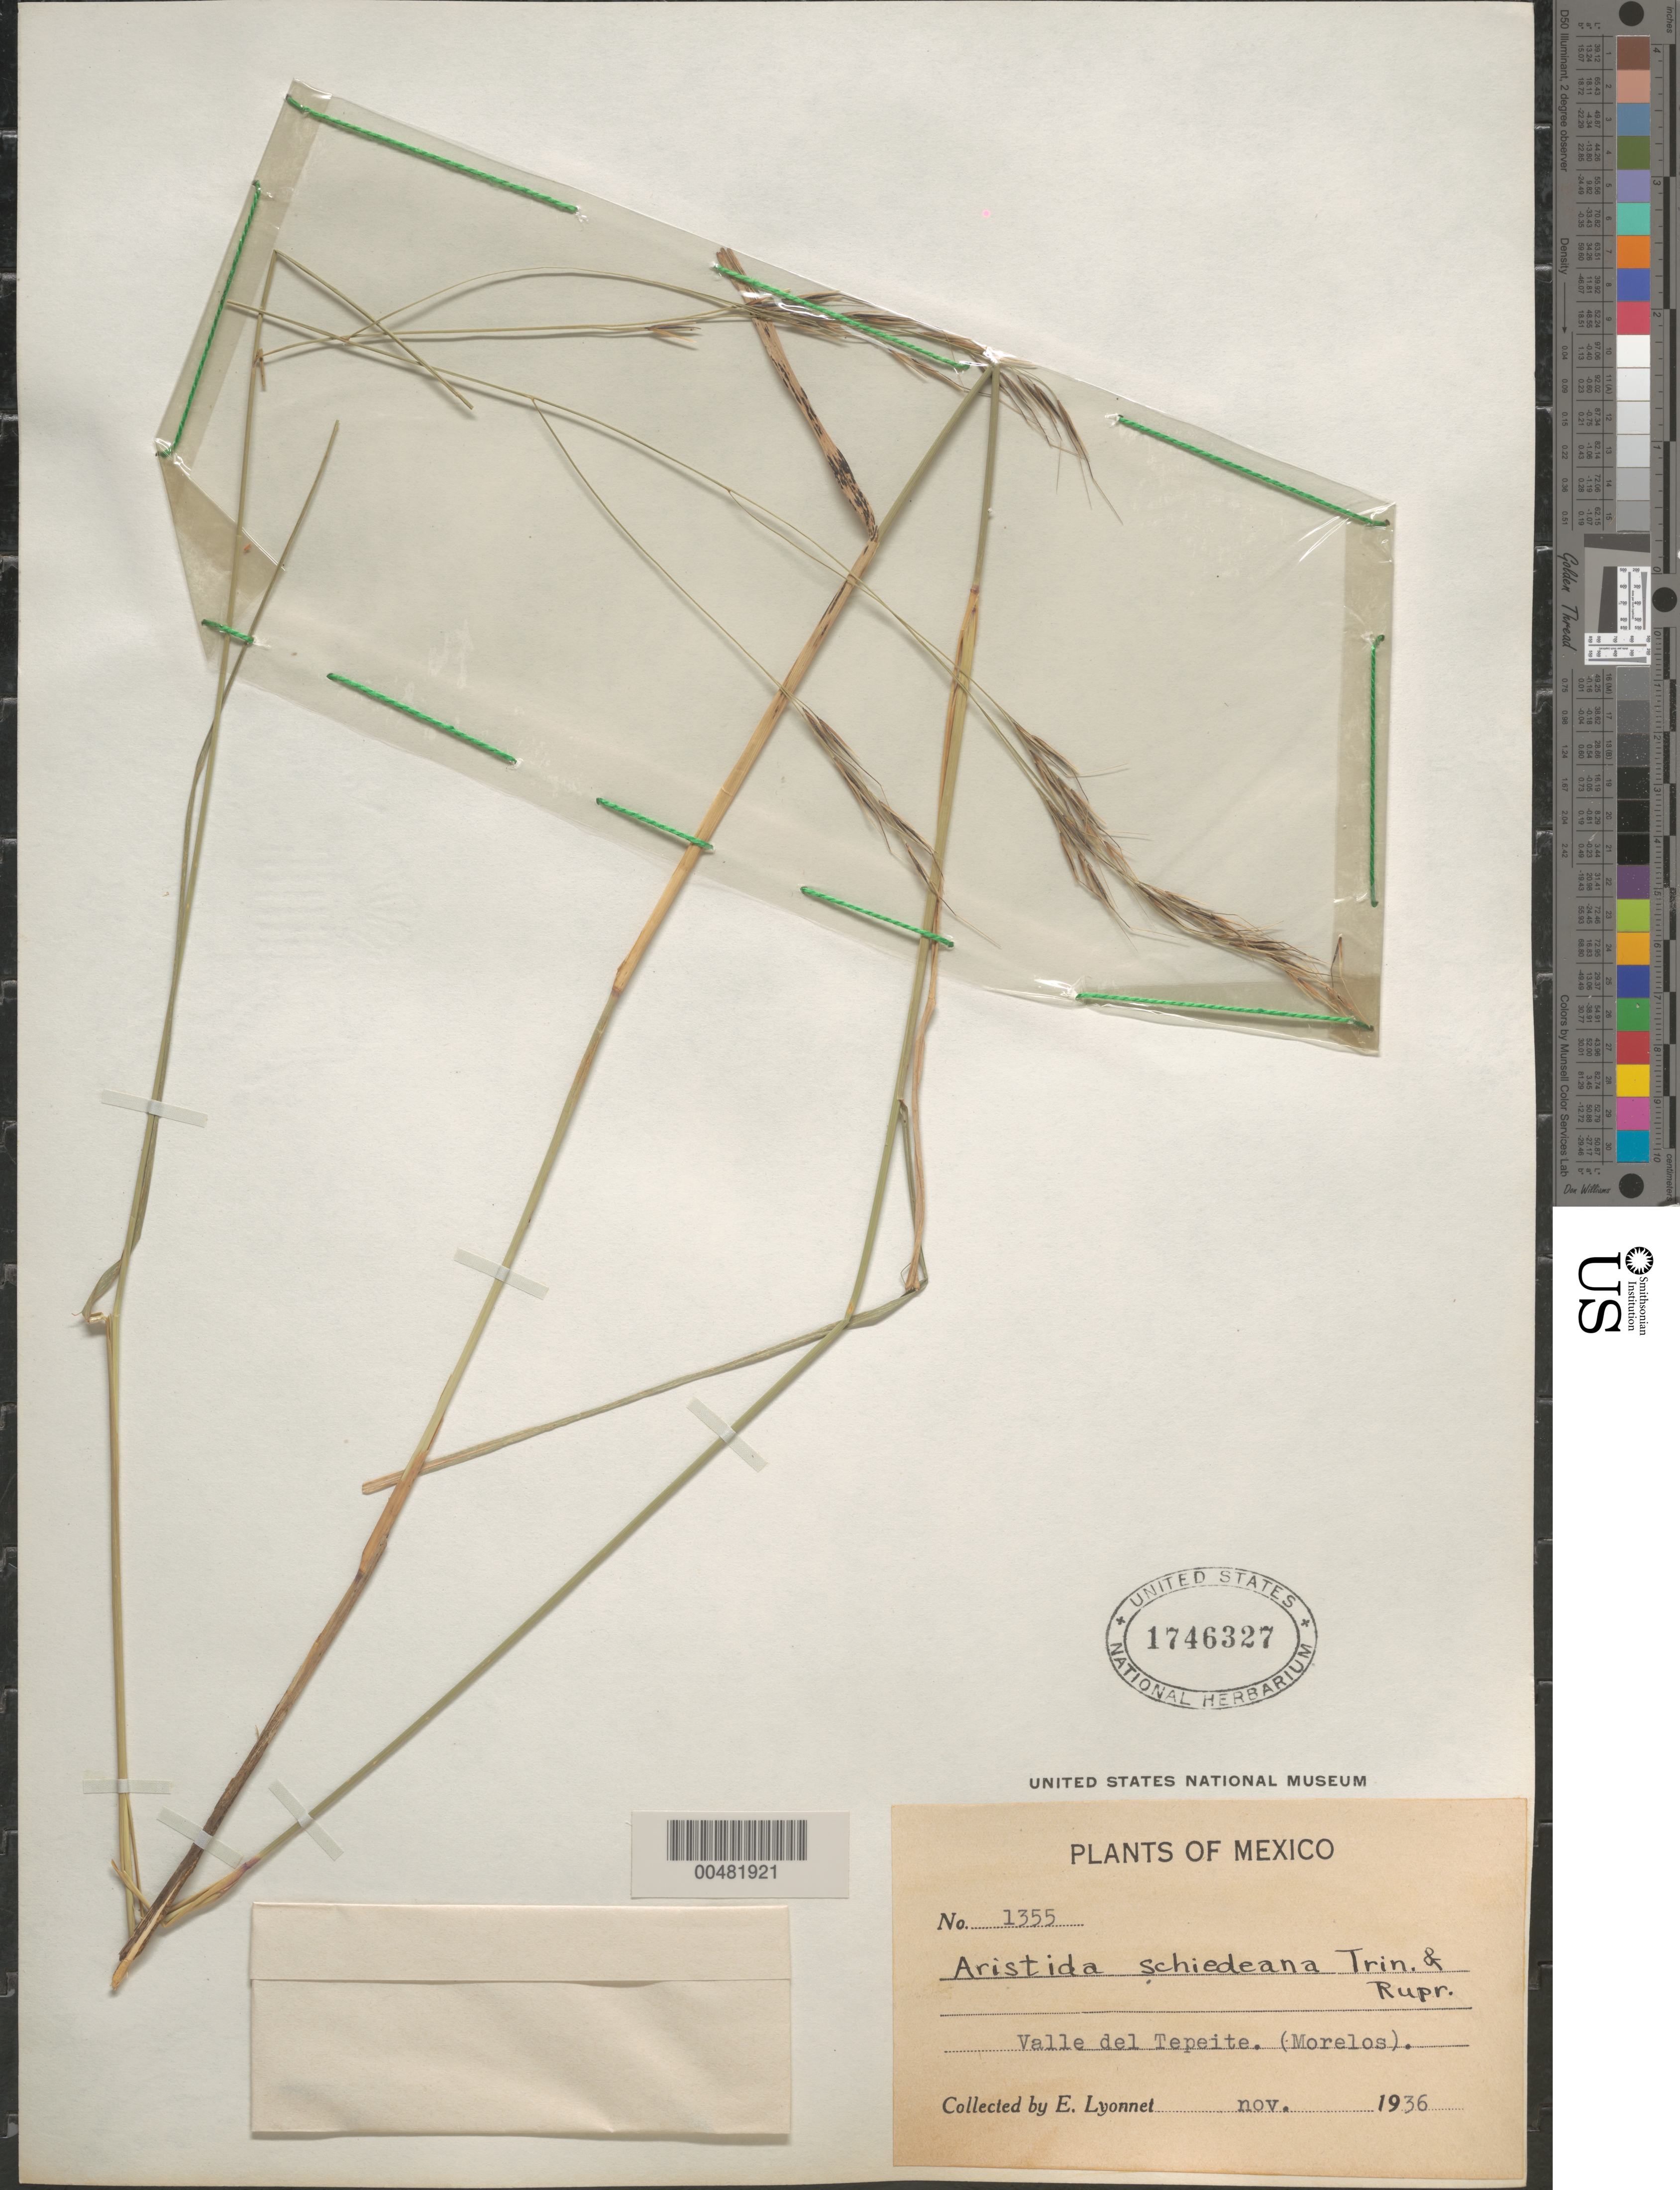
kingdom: Plantae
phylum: Tracheophyta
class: Liliopsida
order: Poales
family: Poaceae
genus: Aristida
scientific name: Aristida schiedeana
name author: Trin. & Rupr.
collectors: Bro. E. Lyonnet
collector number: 1355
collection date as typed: Nov 1936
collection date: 1936-11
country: Mexico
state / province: Morelos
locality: Valle del Tepeite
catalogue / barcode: US 1746327